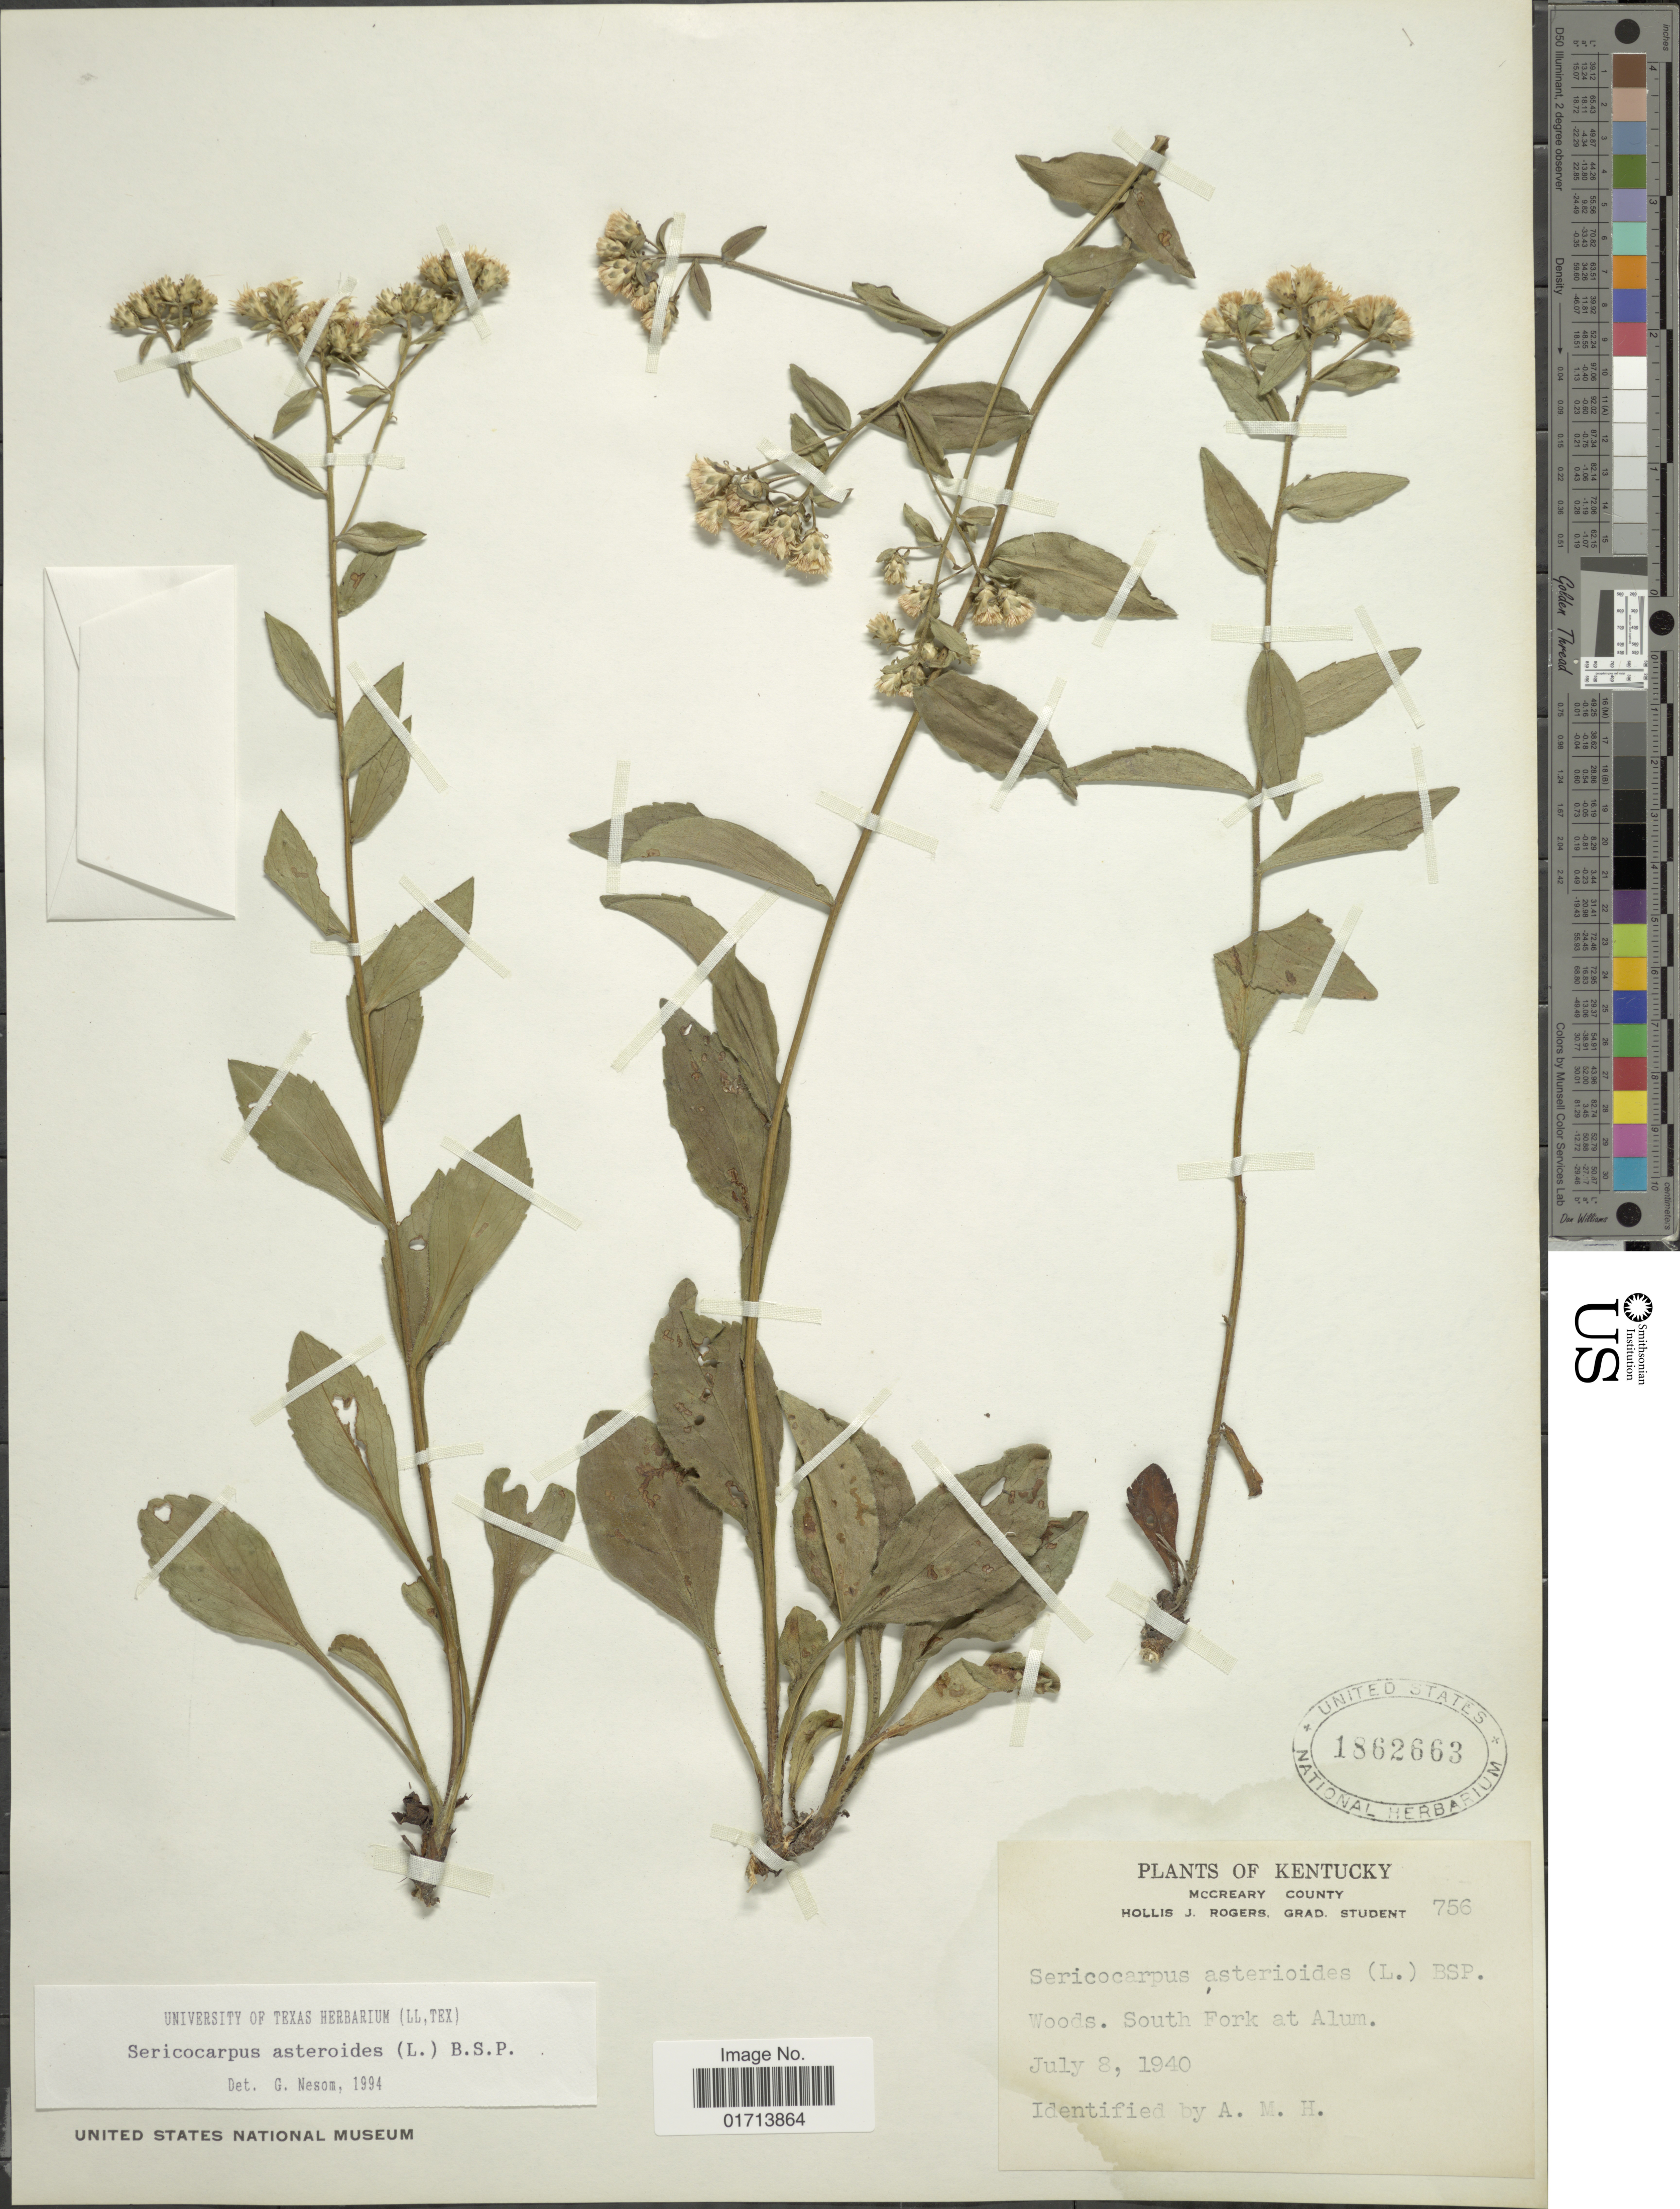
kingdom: Plantae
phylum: Tracheophyta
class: Magnoliopsida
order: Asterales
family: Asteraceae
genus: Sericocarpus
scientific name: Sericocarpus asteroides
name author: (L.) Britton, Stearns & Poggenb.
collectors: H. J. Rogers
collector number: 756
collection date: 1940-07-08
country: United States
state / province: Kentucky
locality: Mccreary County, South Fork at Alum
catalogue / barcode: US 1862663